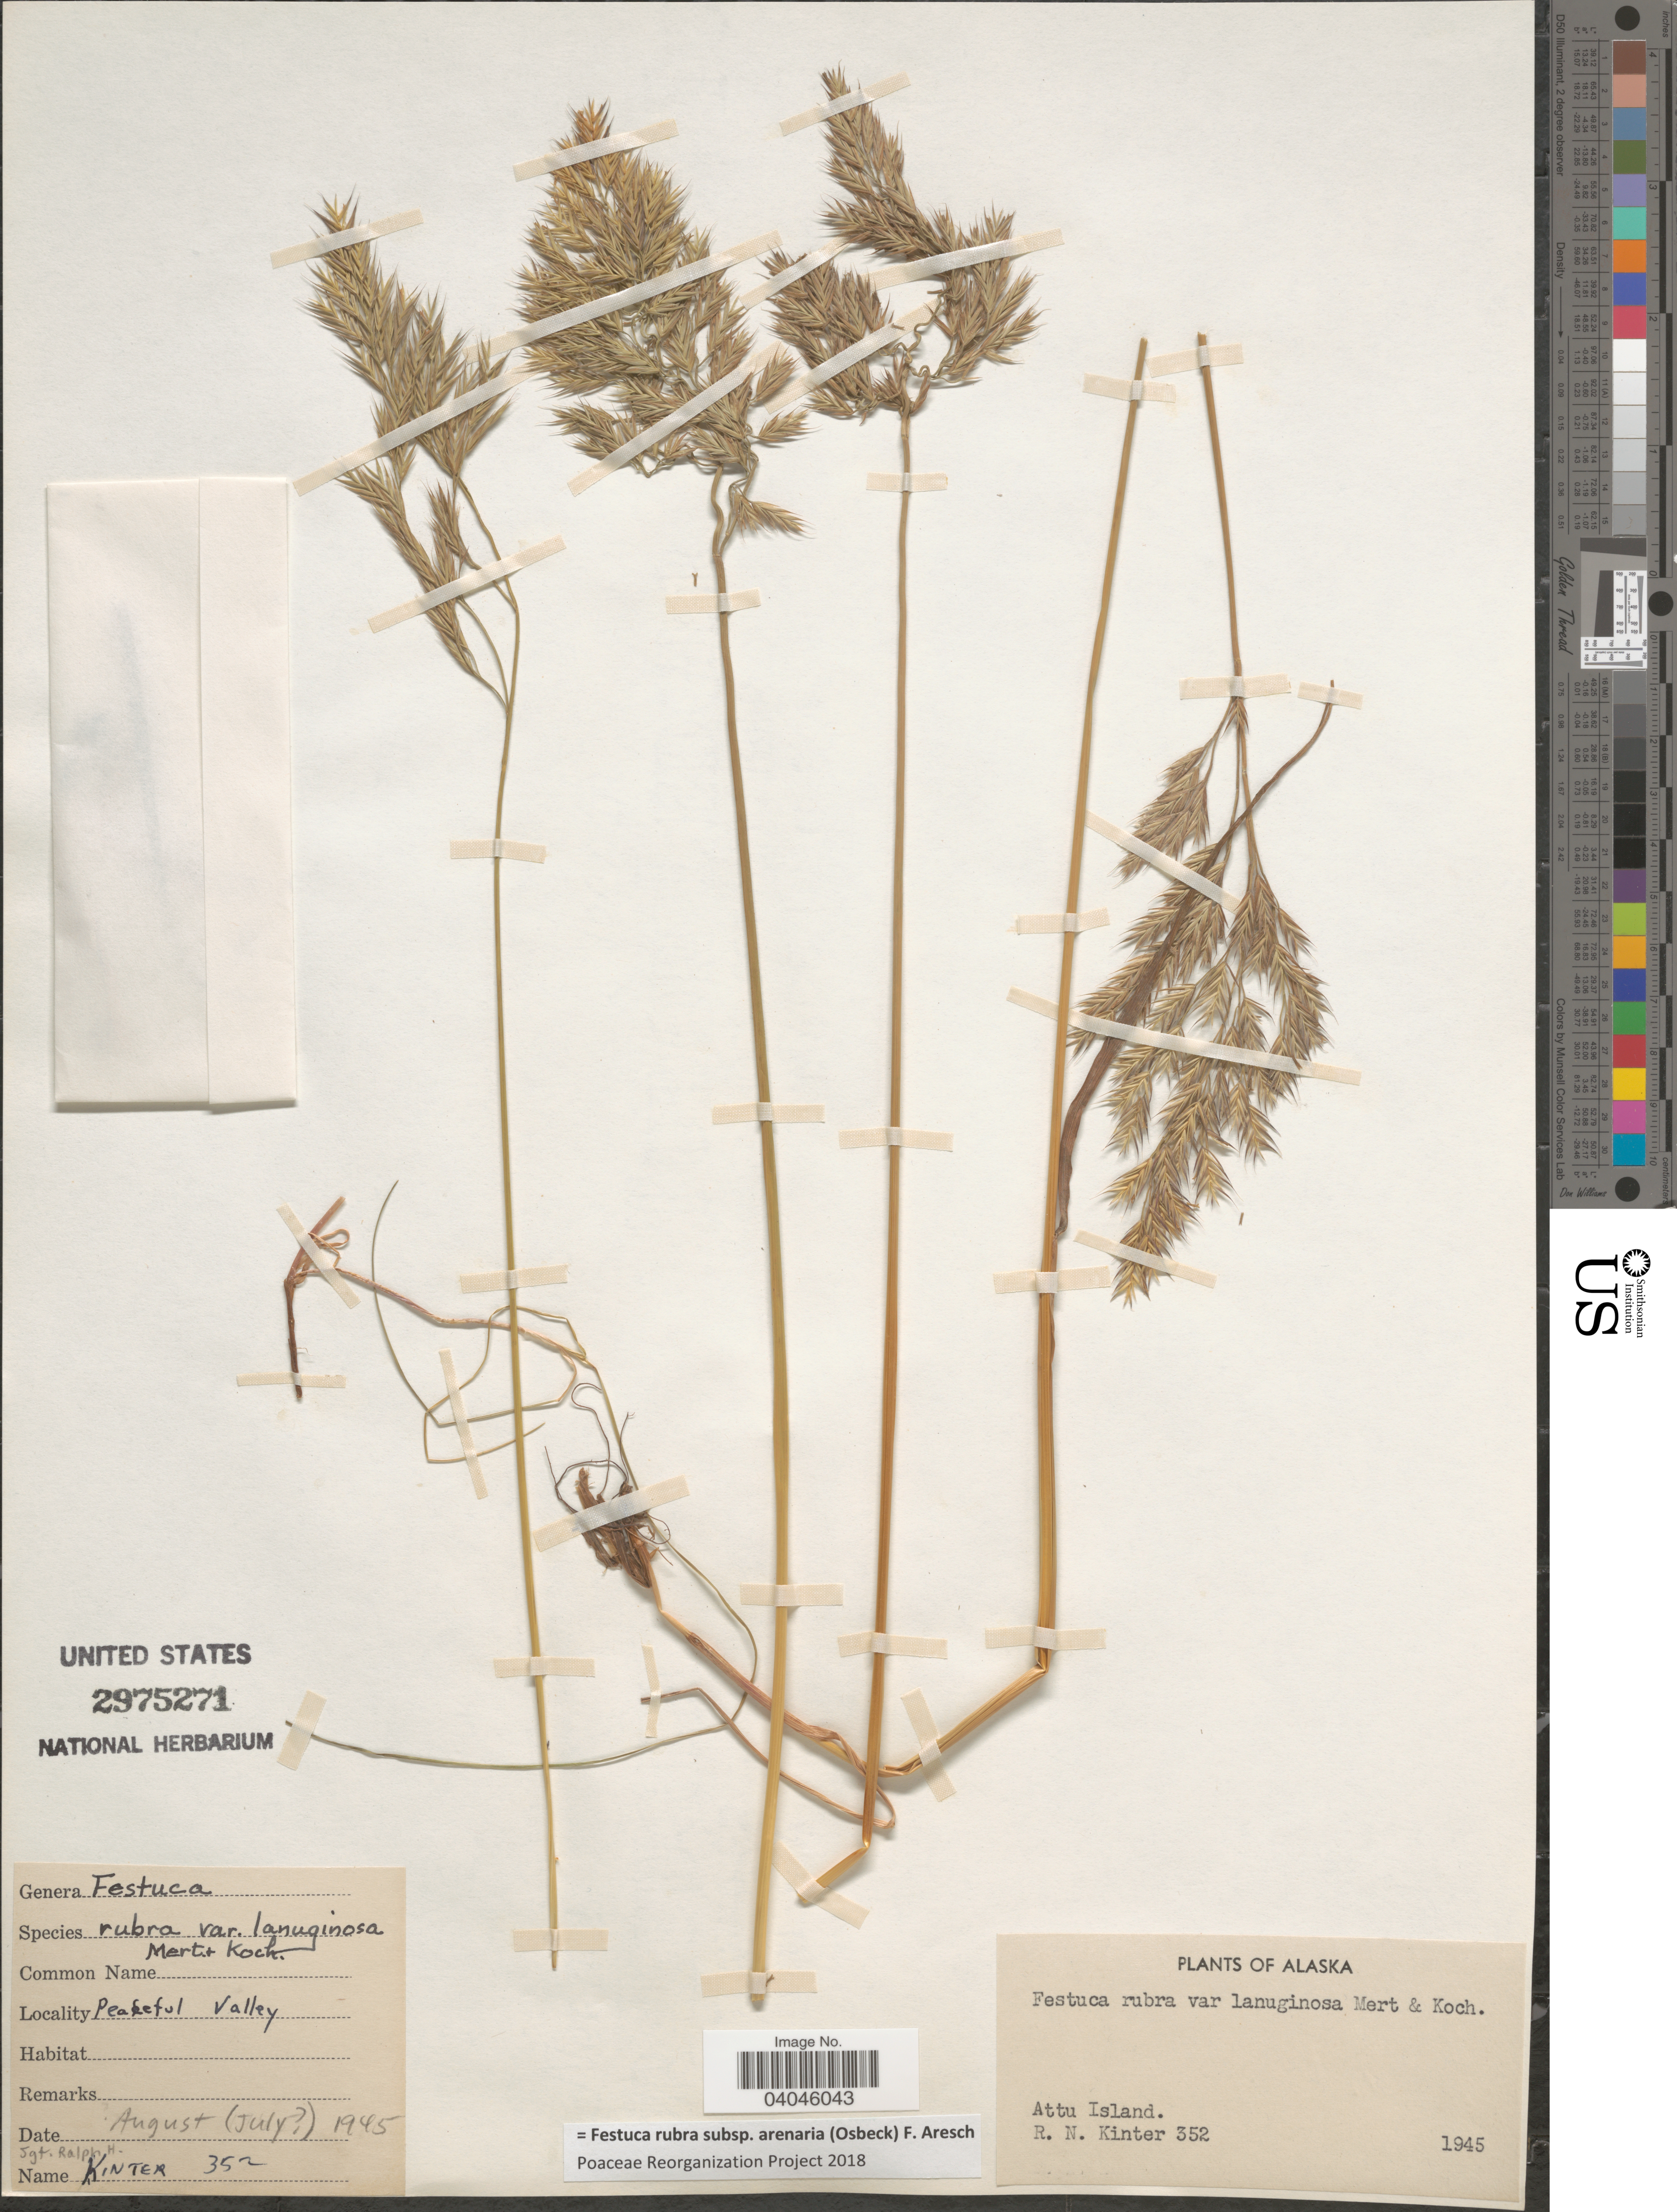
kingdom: Plantae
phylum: Tracheophyta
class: Liliopsida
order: Poales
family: Poaceae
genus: Festuca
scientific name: Festuca rubra subsp. arenaria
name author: (Osbeck) F. Aresch.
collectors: R. Kinter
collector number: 352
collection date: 1945-08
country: United States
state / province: Alaska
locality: Peaceful Valley. Attu Island.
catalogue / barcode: US 2975271